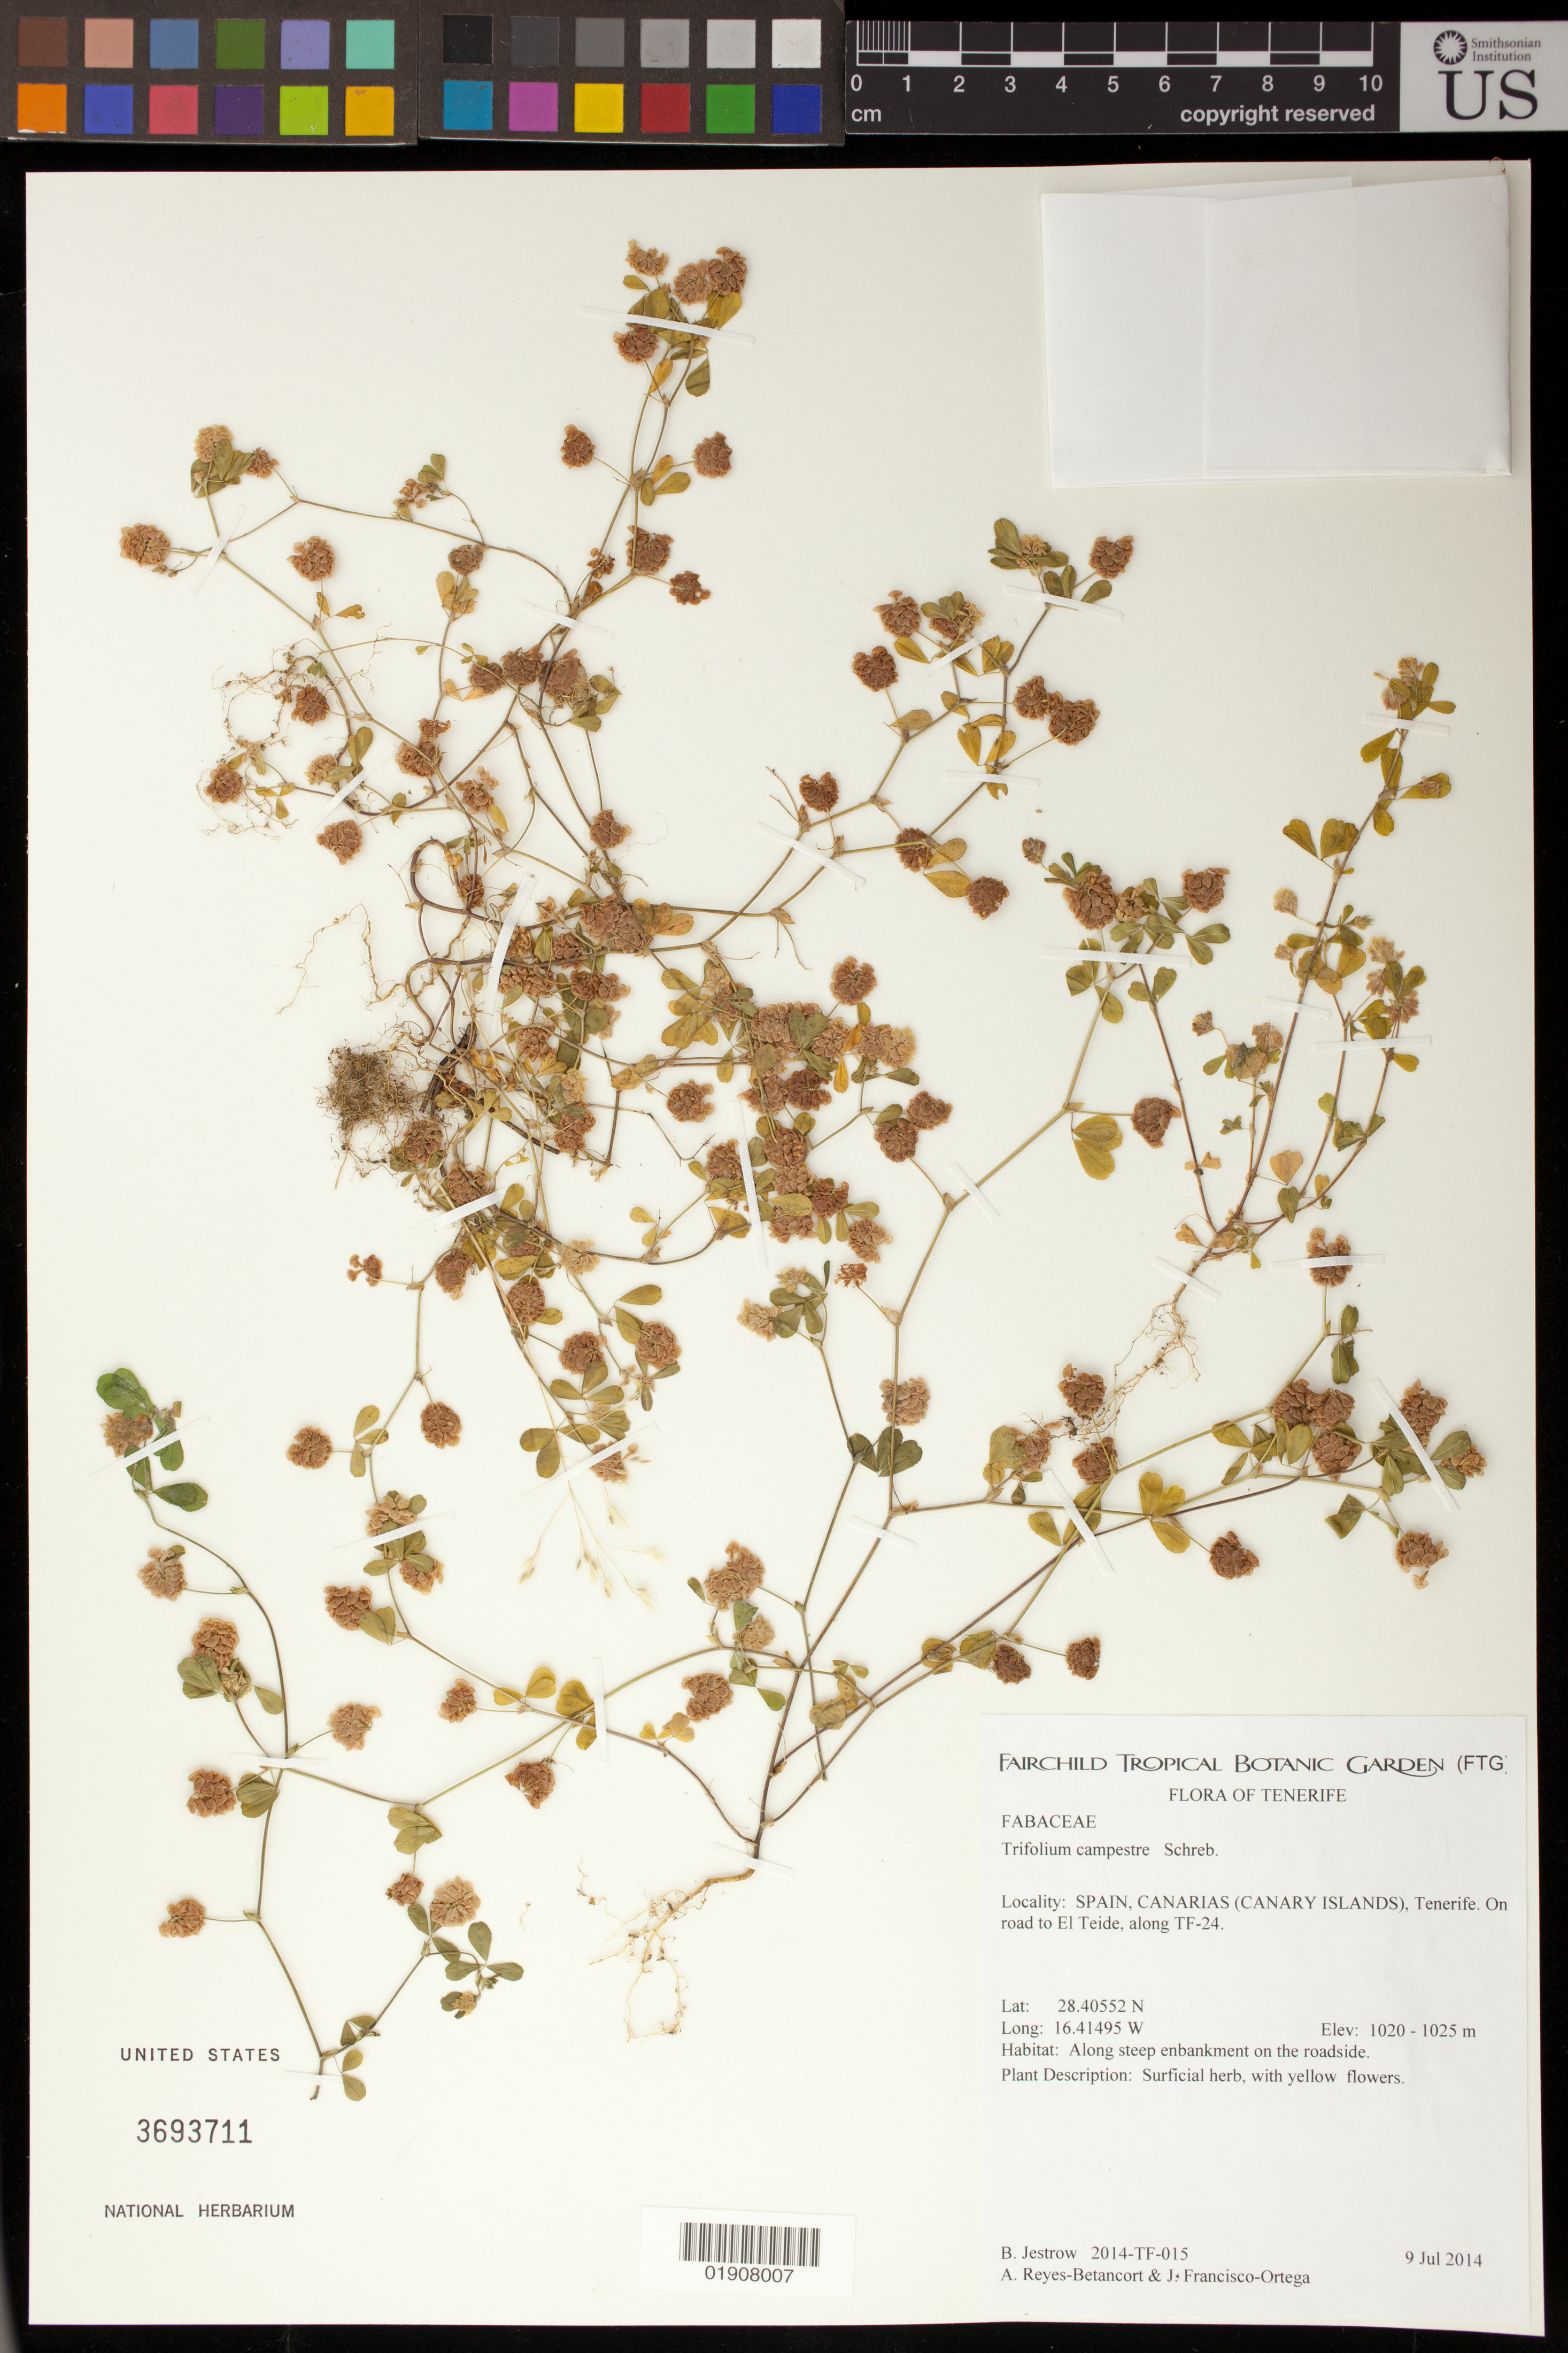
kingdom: Plantae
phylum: Tracheophyta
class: Magnoliopsida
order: Fabales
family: Fabaceae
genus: Trifolium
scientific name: Trifolium campestre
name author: Schreb.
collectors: B. Jestrow, J. Reyes-Betancort & J. Fransisco-Ortega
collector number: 2014-TF-015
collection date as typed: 9 Jul 2014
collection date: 2014-07-09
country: Spain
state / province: Canarias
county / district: Santa Cruz de Tenerife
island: Tenerife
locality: Canary Islands, Tenerife. On road to El Teide, along TF-24.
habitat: Along steep enbankment on the roadside.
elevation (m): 1020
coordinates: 28.40552 N, 16.41495 W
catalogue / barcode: US 3693711